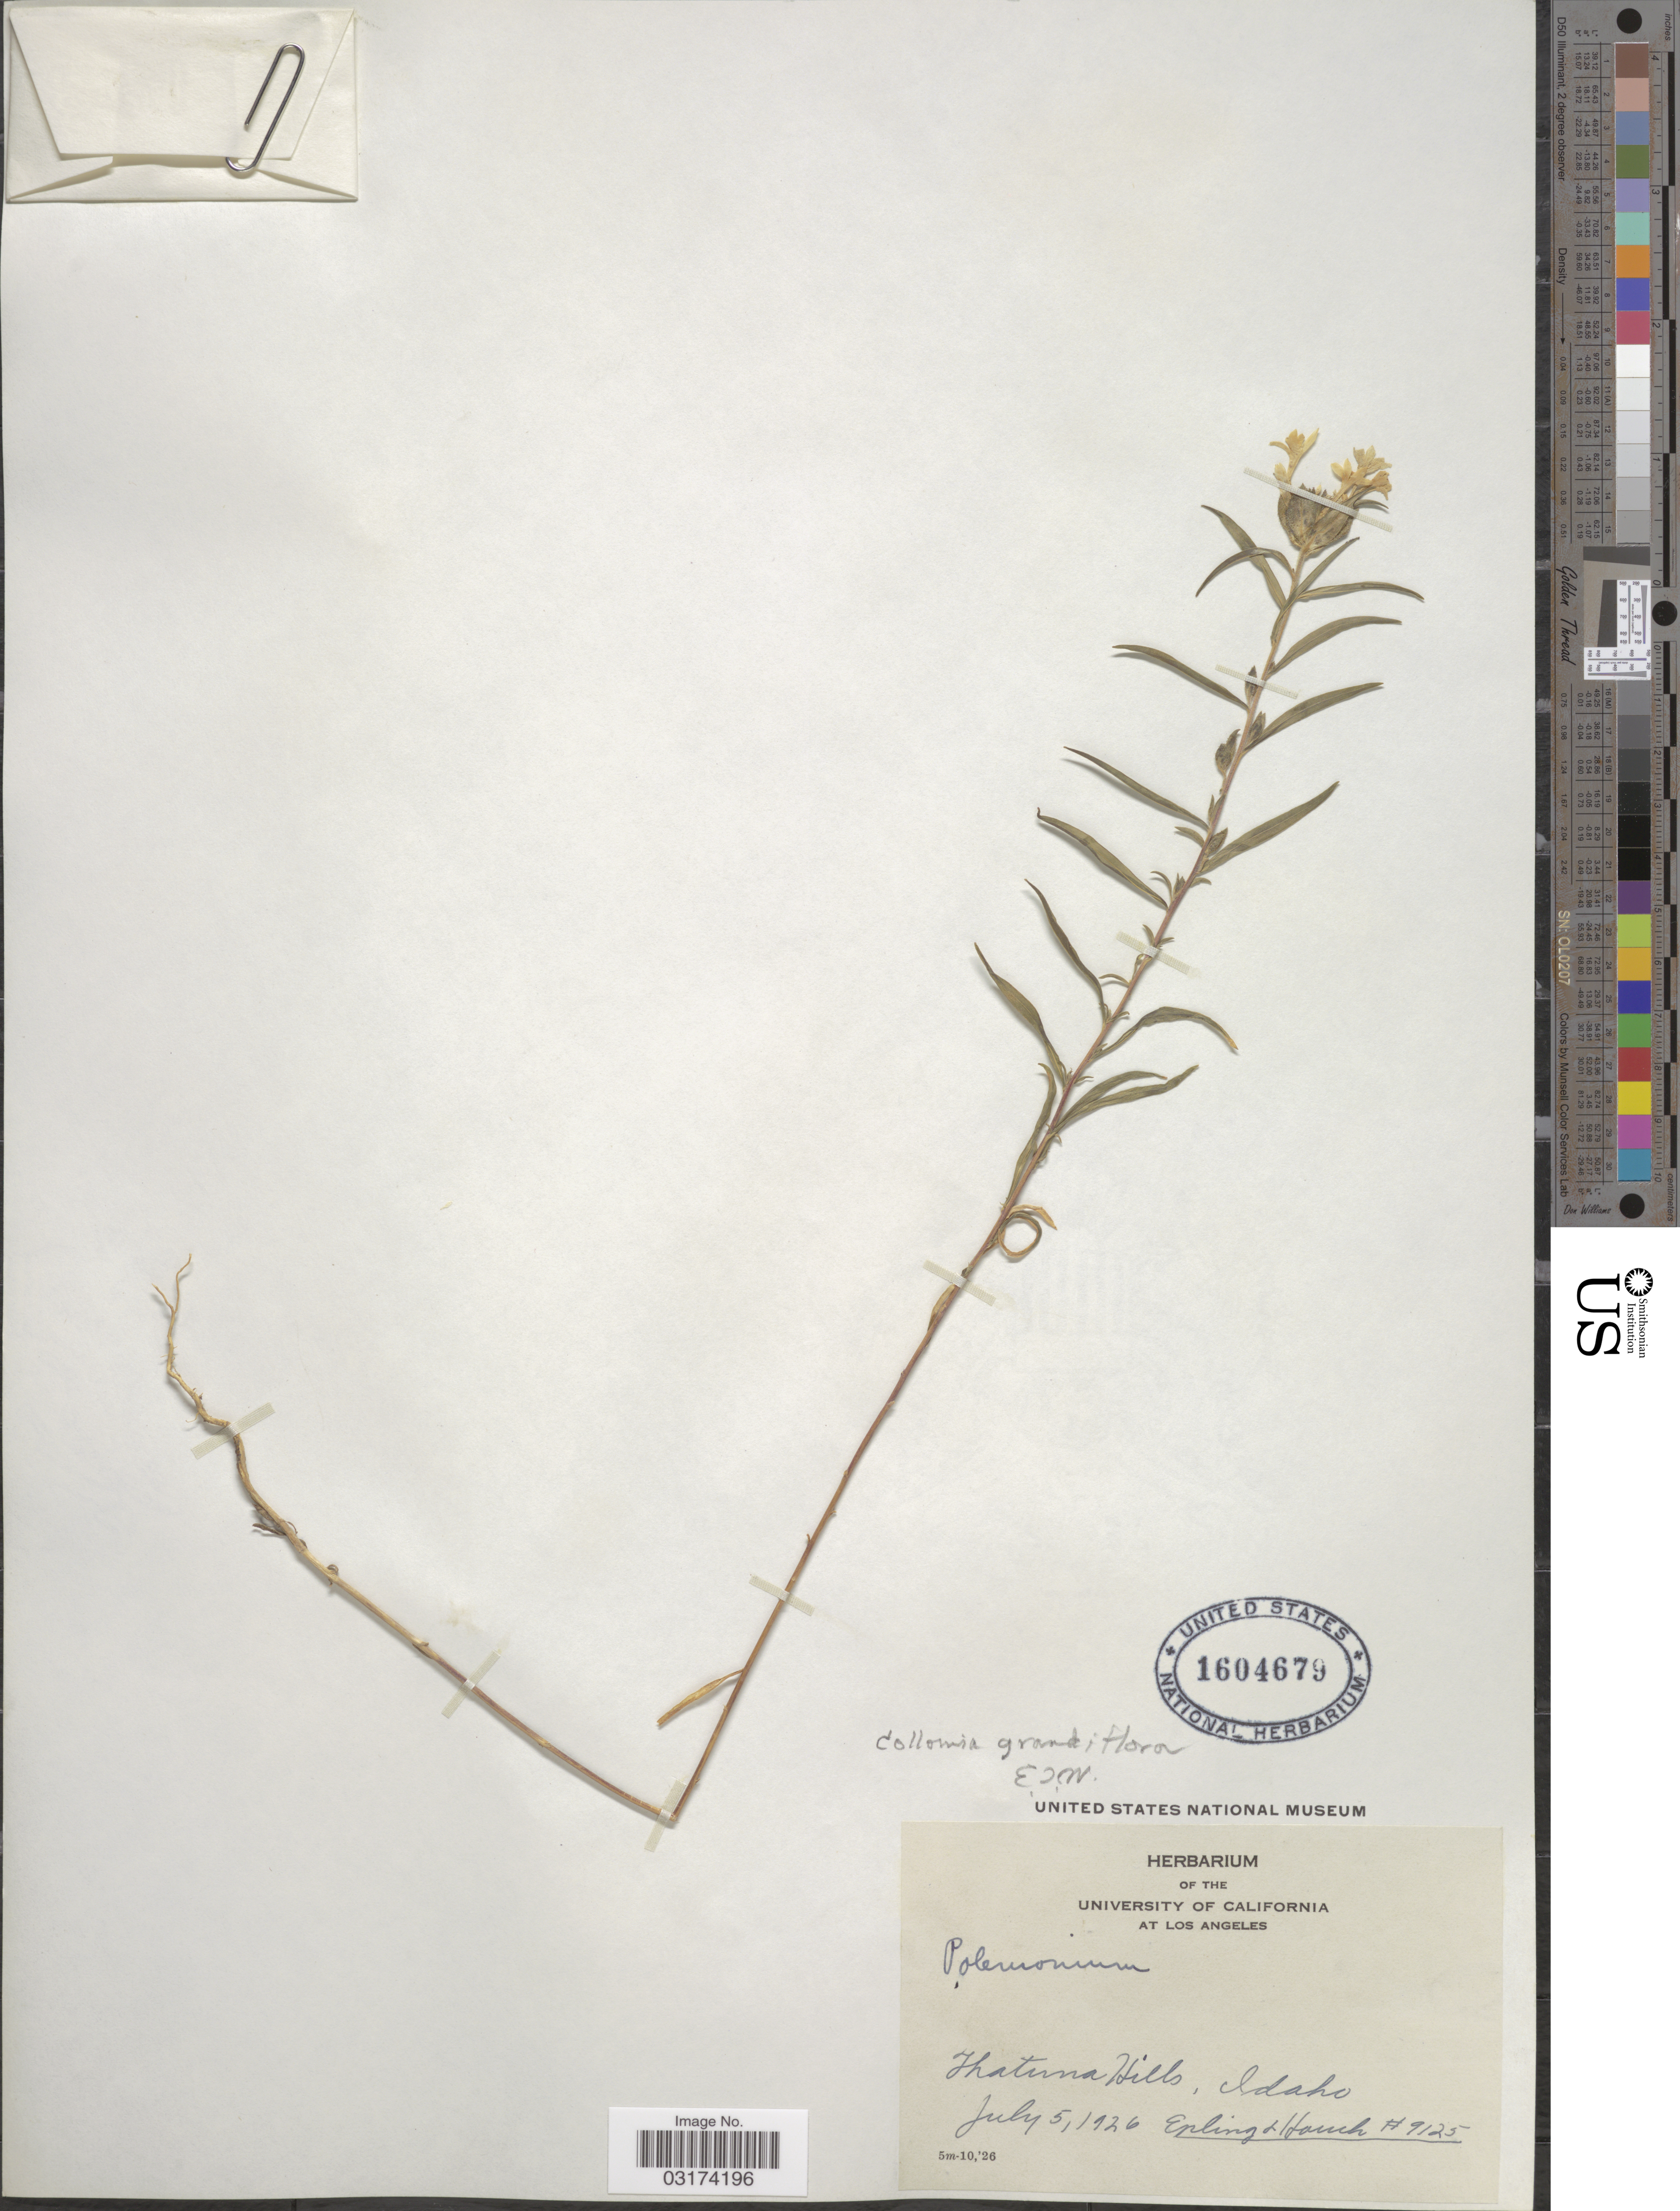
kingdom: Plantae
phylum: Tracheophyta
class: Magnoliopsida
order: Ericales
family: Polemoniaceae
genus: Collomia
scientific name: Collomia grandiflora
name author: Douglas ex Lindl.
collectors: -- Epling & -. Hauch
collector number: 9125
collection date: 1926-07-05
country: United States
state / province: Idaho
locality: Thatuna Hills, Idaho.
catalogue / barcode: US 1604679